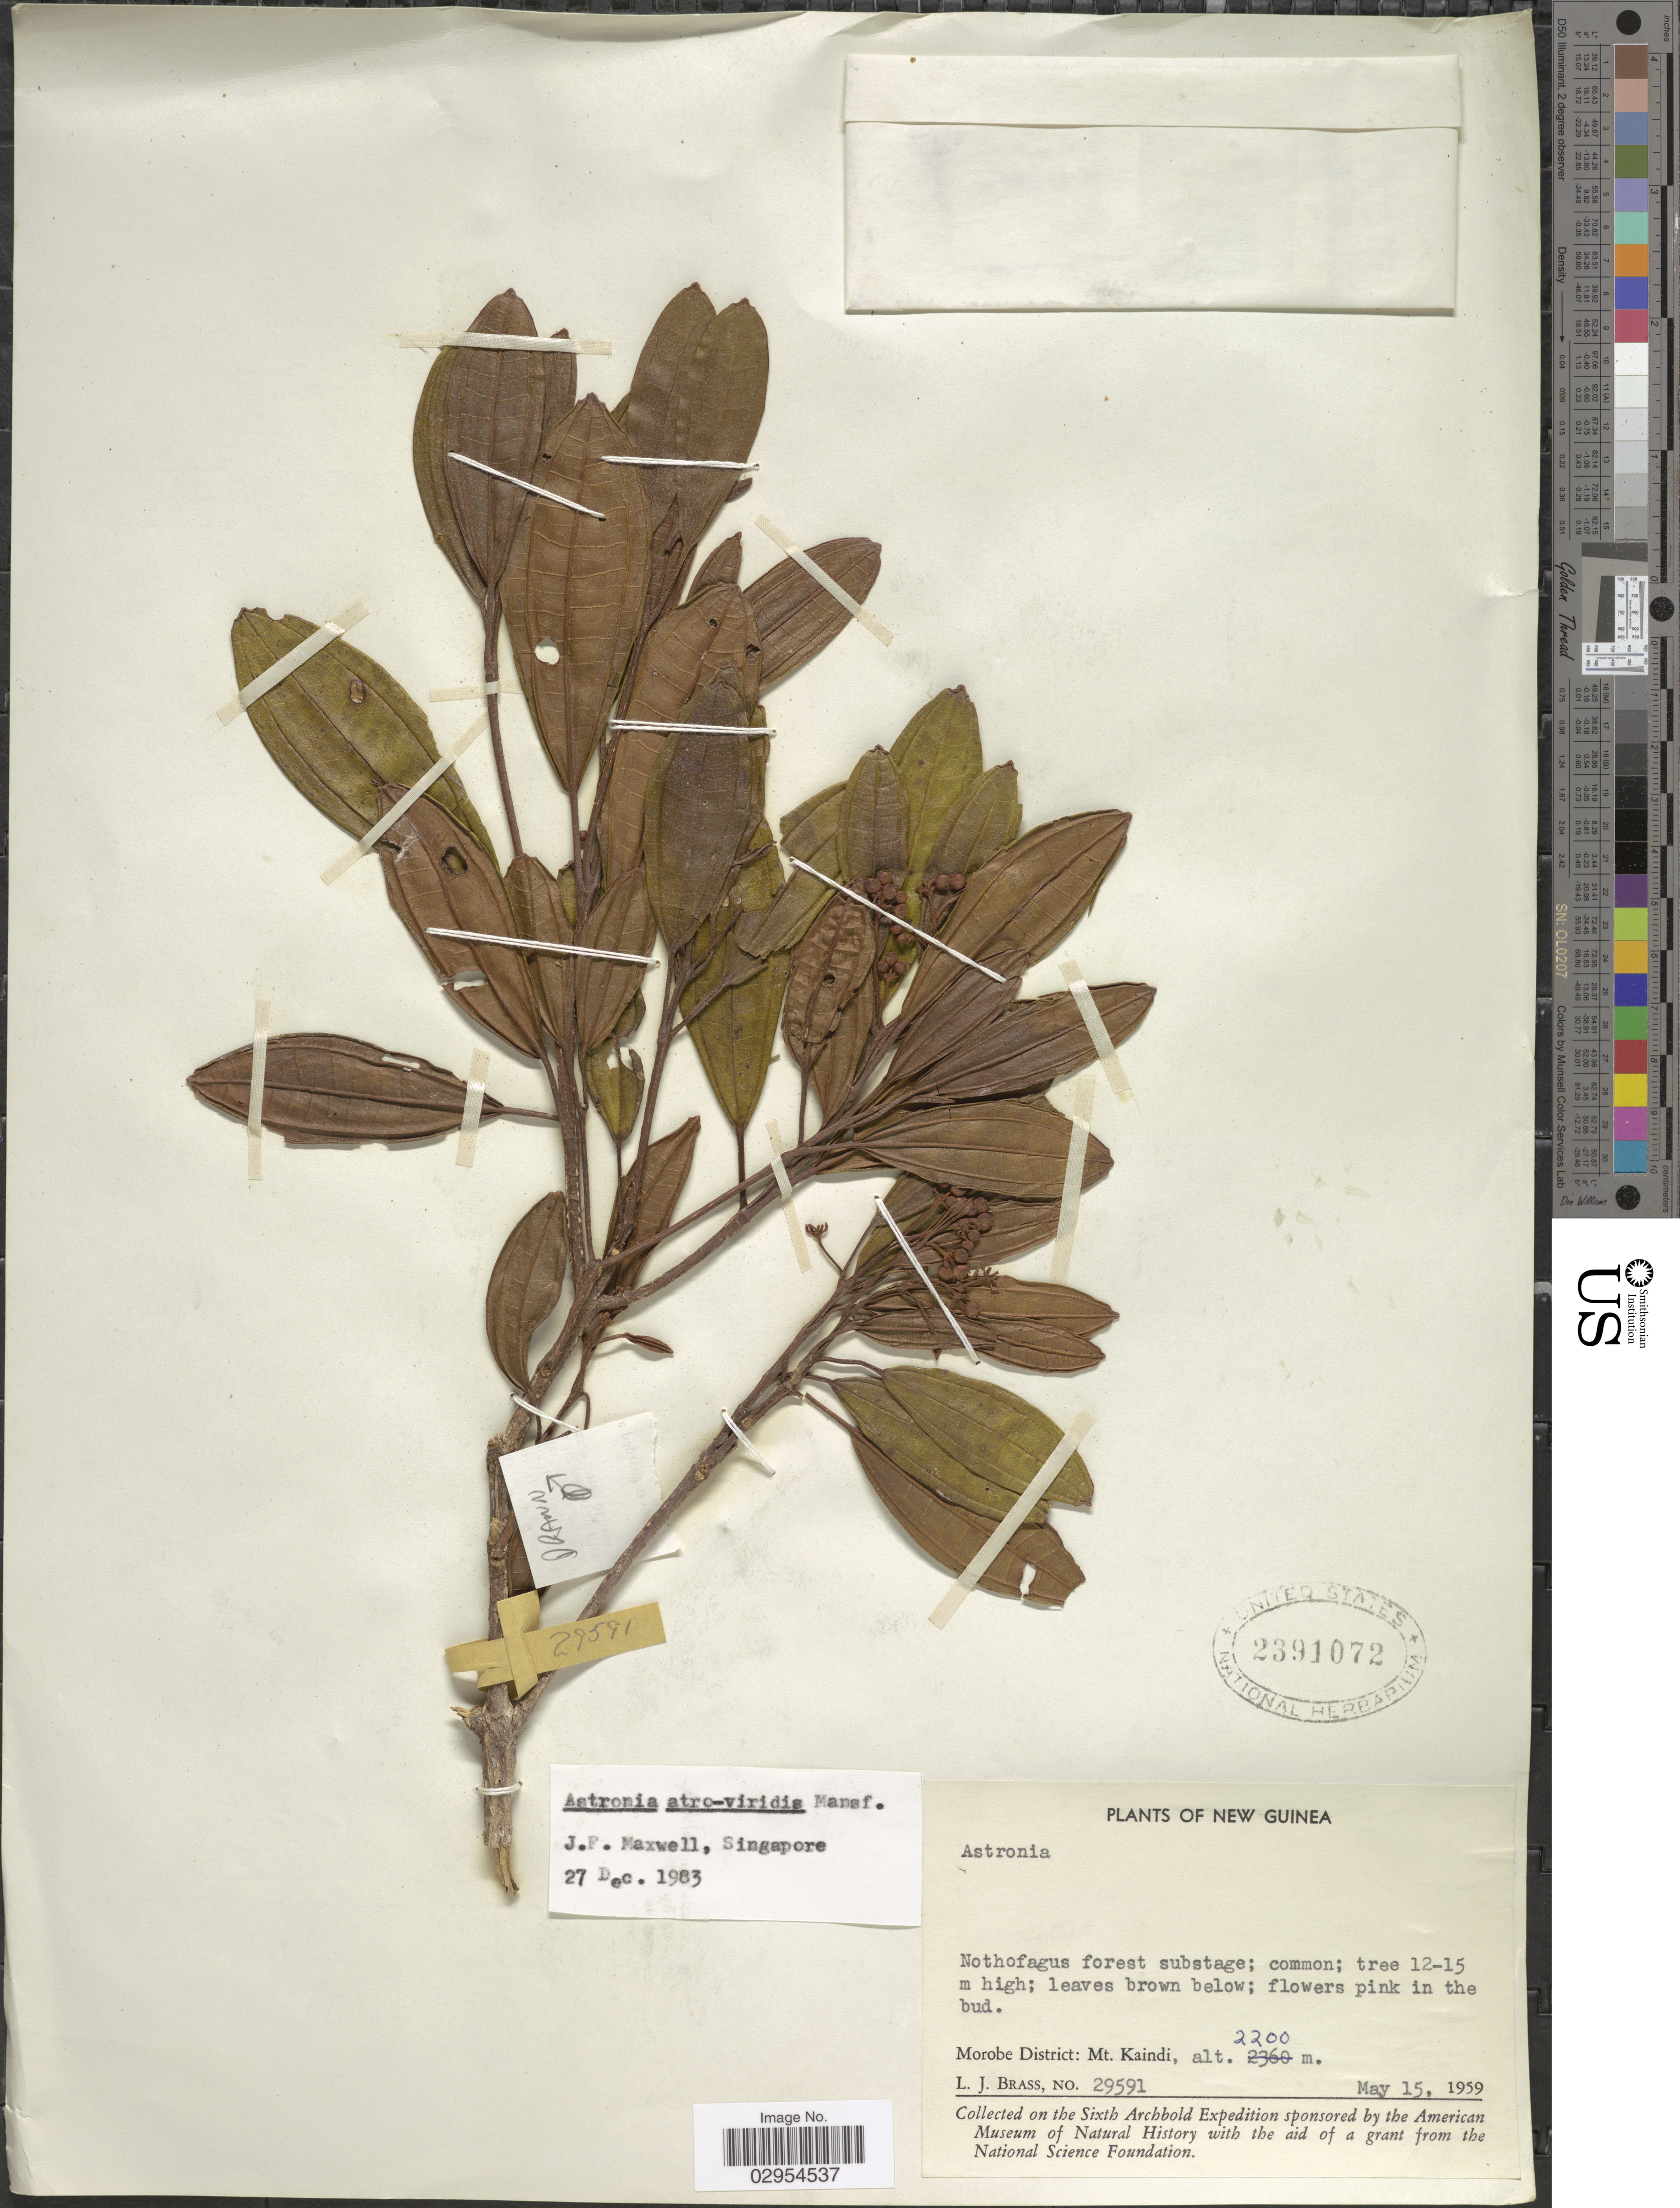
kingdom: Plantae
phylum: Tracheophyta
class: Magnoliopsida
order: Myrtales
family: Melastomataceae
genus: Astronia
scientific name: Astronia atroviridis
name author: Mansf.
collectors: L. J. Brass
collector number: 29591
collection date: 1959-05-15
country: Papua New Guinea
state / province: Morobe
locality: Morobe District: Mt. Kaindi.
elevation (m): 2200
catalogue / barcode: US 2391072